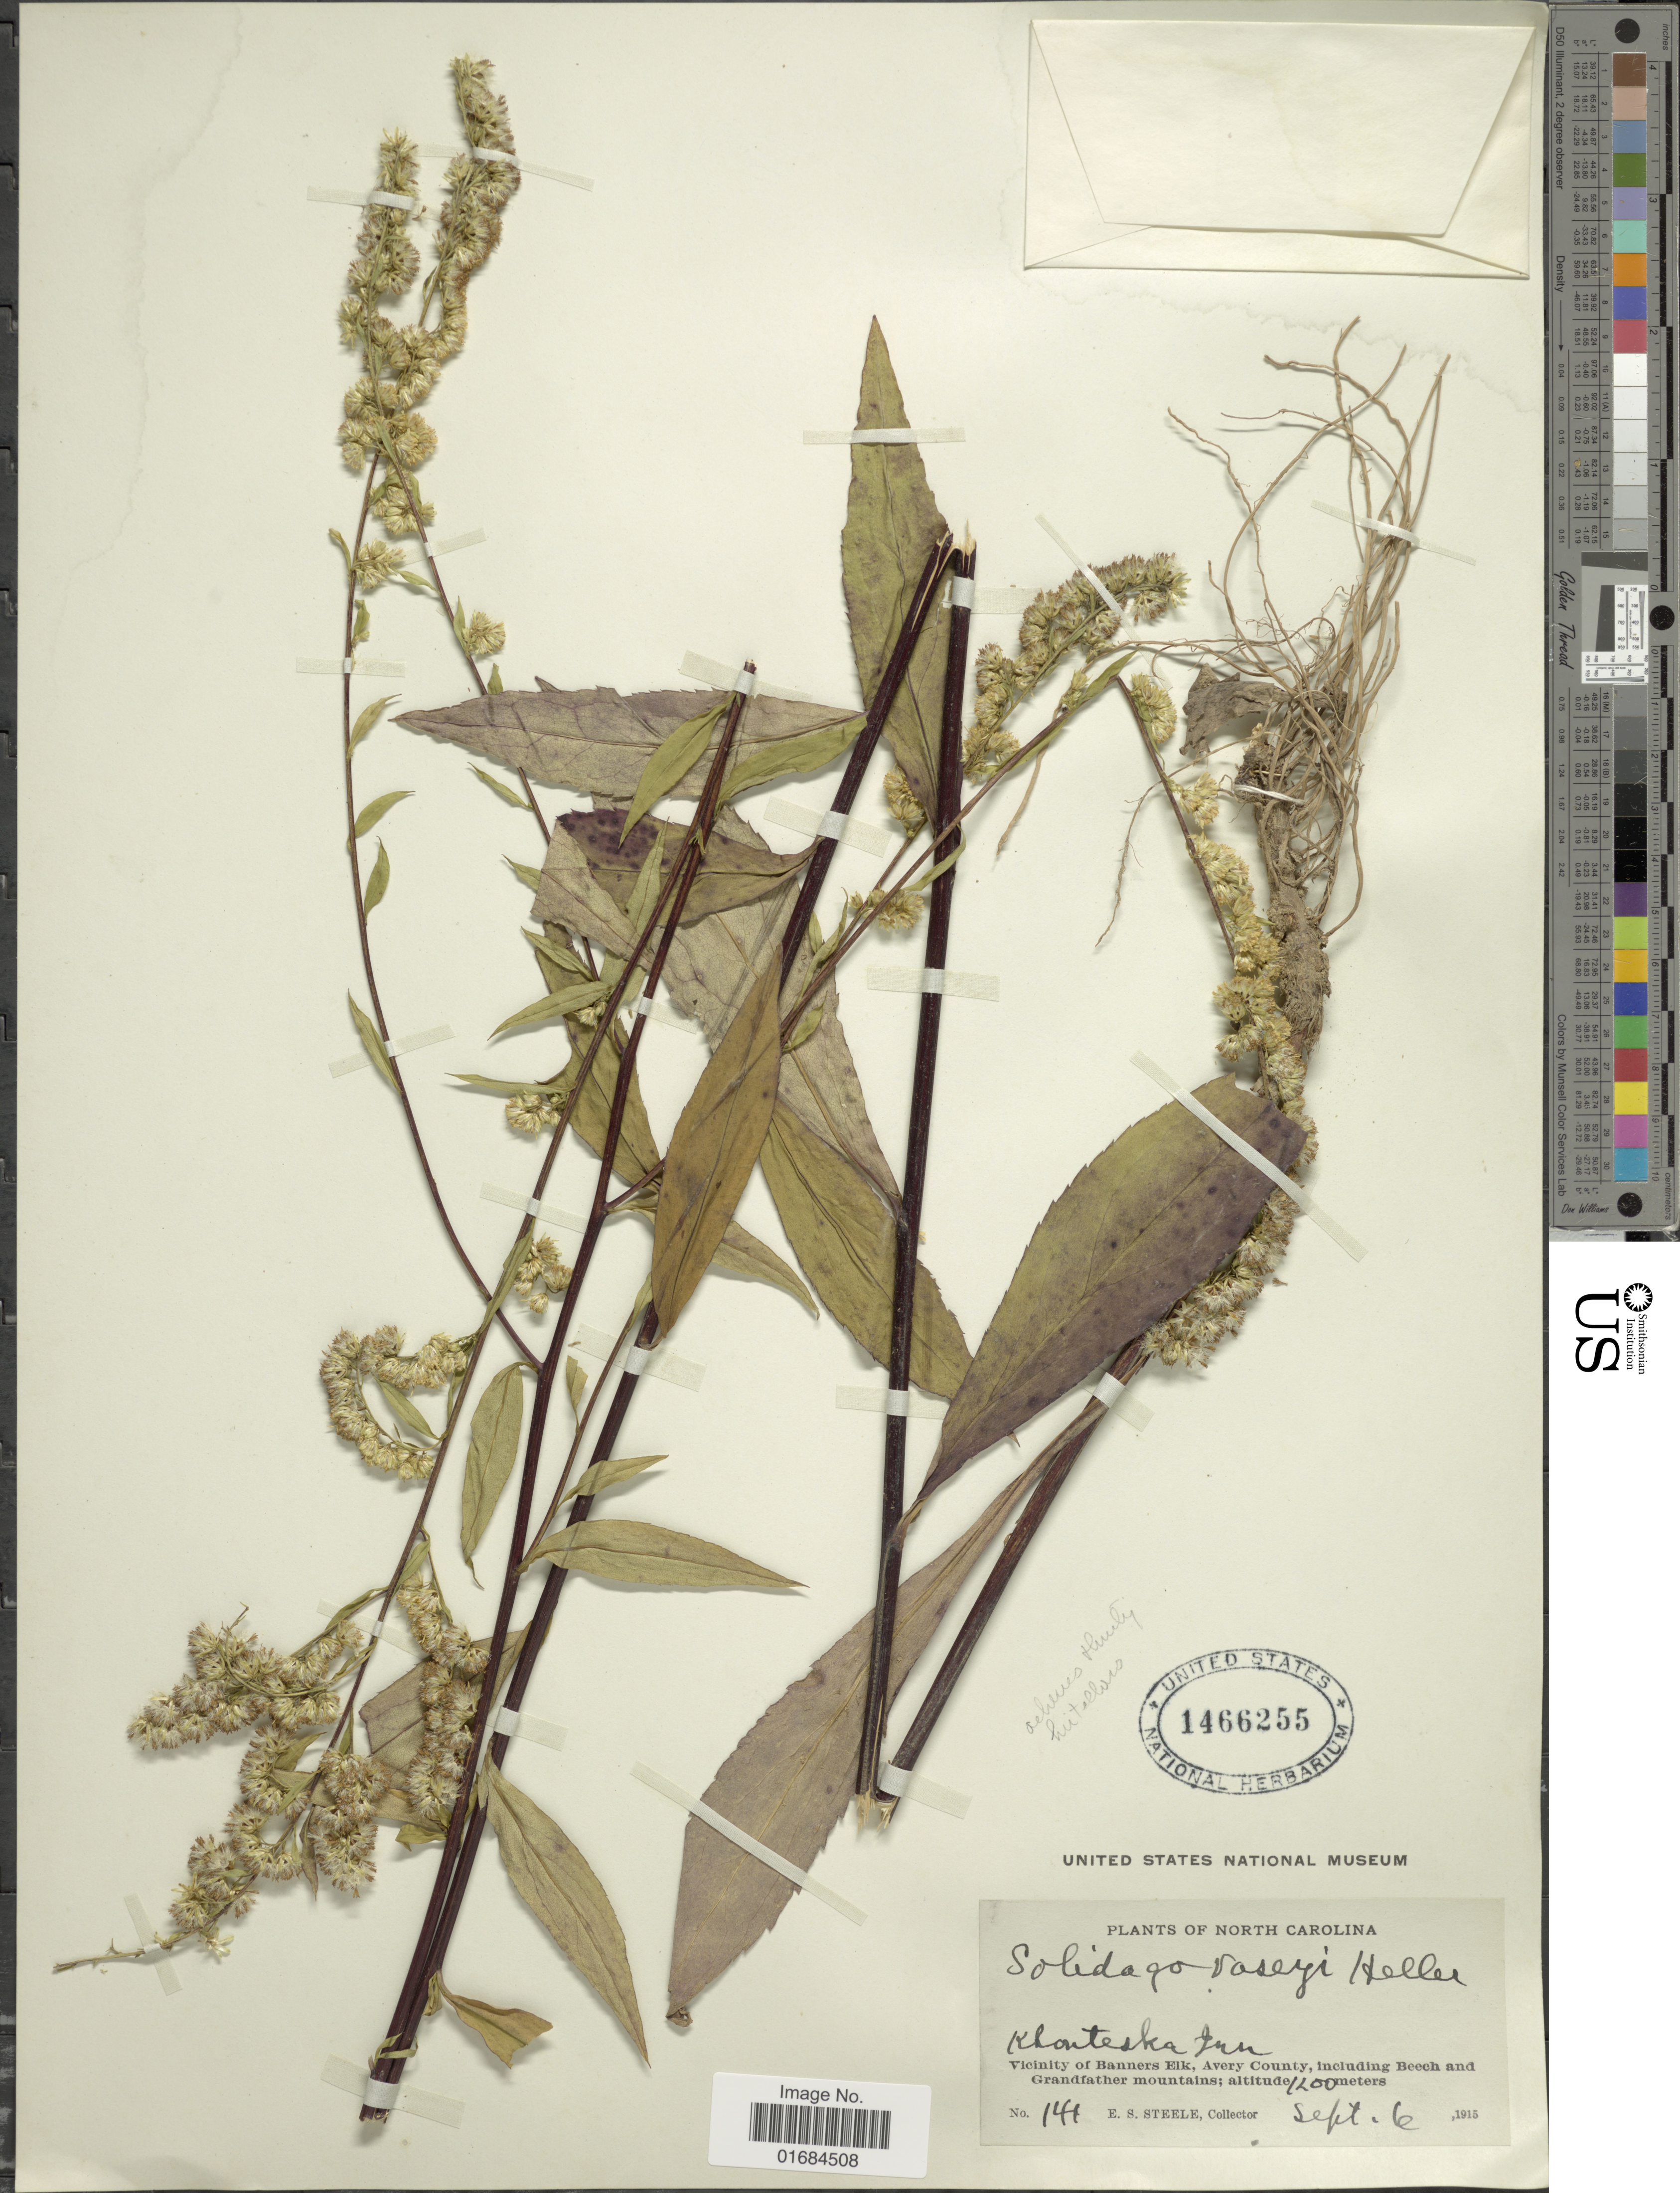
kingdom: Plantae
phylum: Tracheophyta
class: Magnoliopsida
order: Asterales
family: Asteraceae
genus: Solidago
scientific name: Solidago arguta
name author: Aiton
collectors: E. Steele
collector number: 141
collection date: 1915-09-06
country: United States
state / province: North Carolina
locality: Klonteska inn, Vicinity of Banners Elk, Avery County, Including Beech and Grandfather Mountains.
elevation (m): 1200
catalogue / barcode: US 1466255